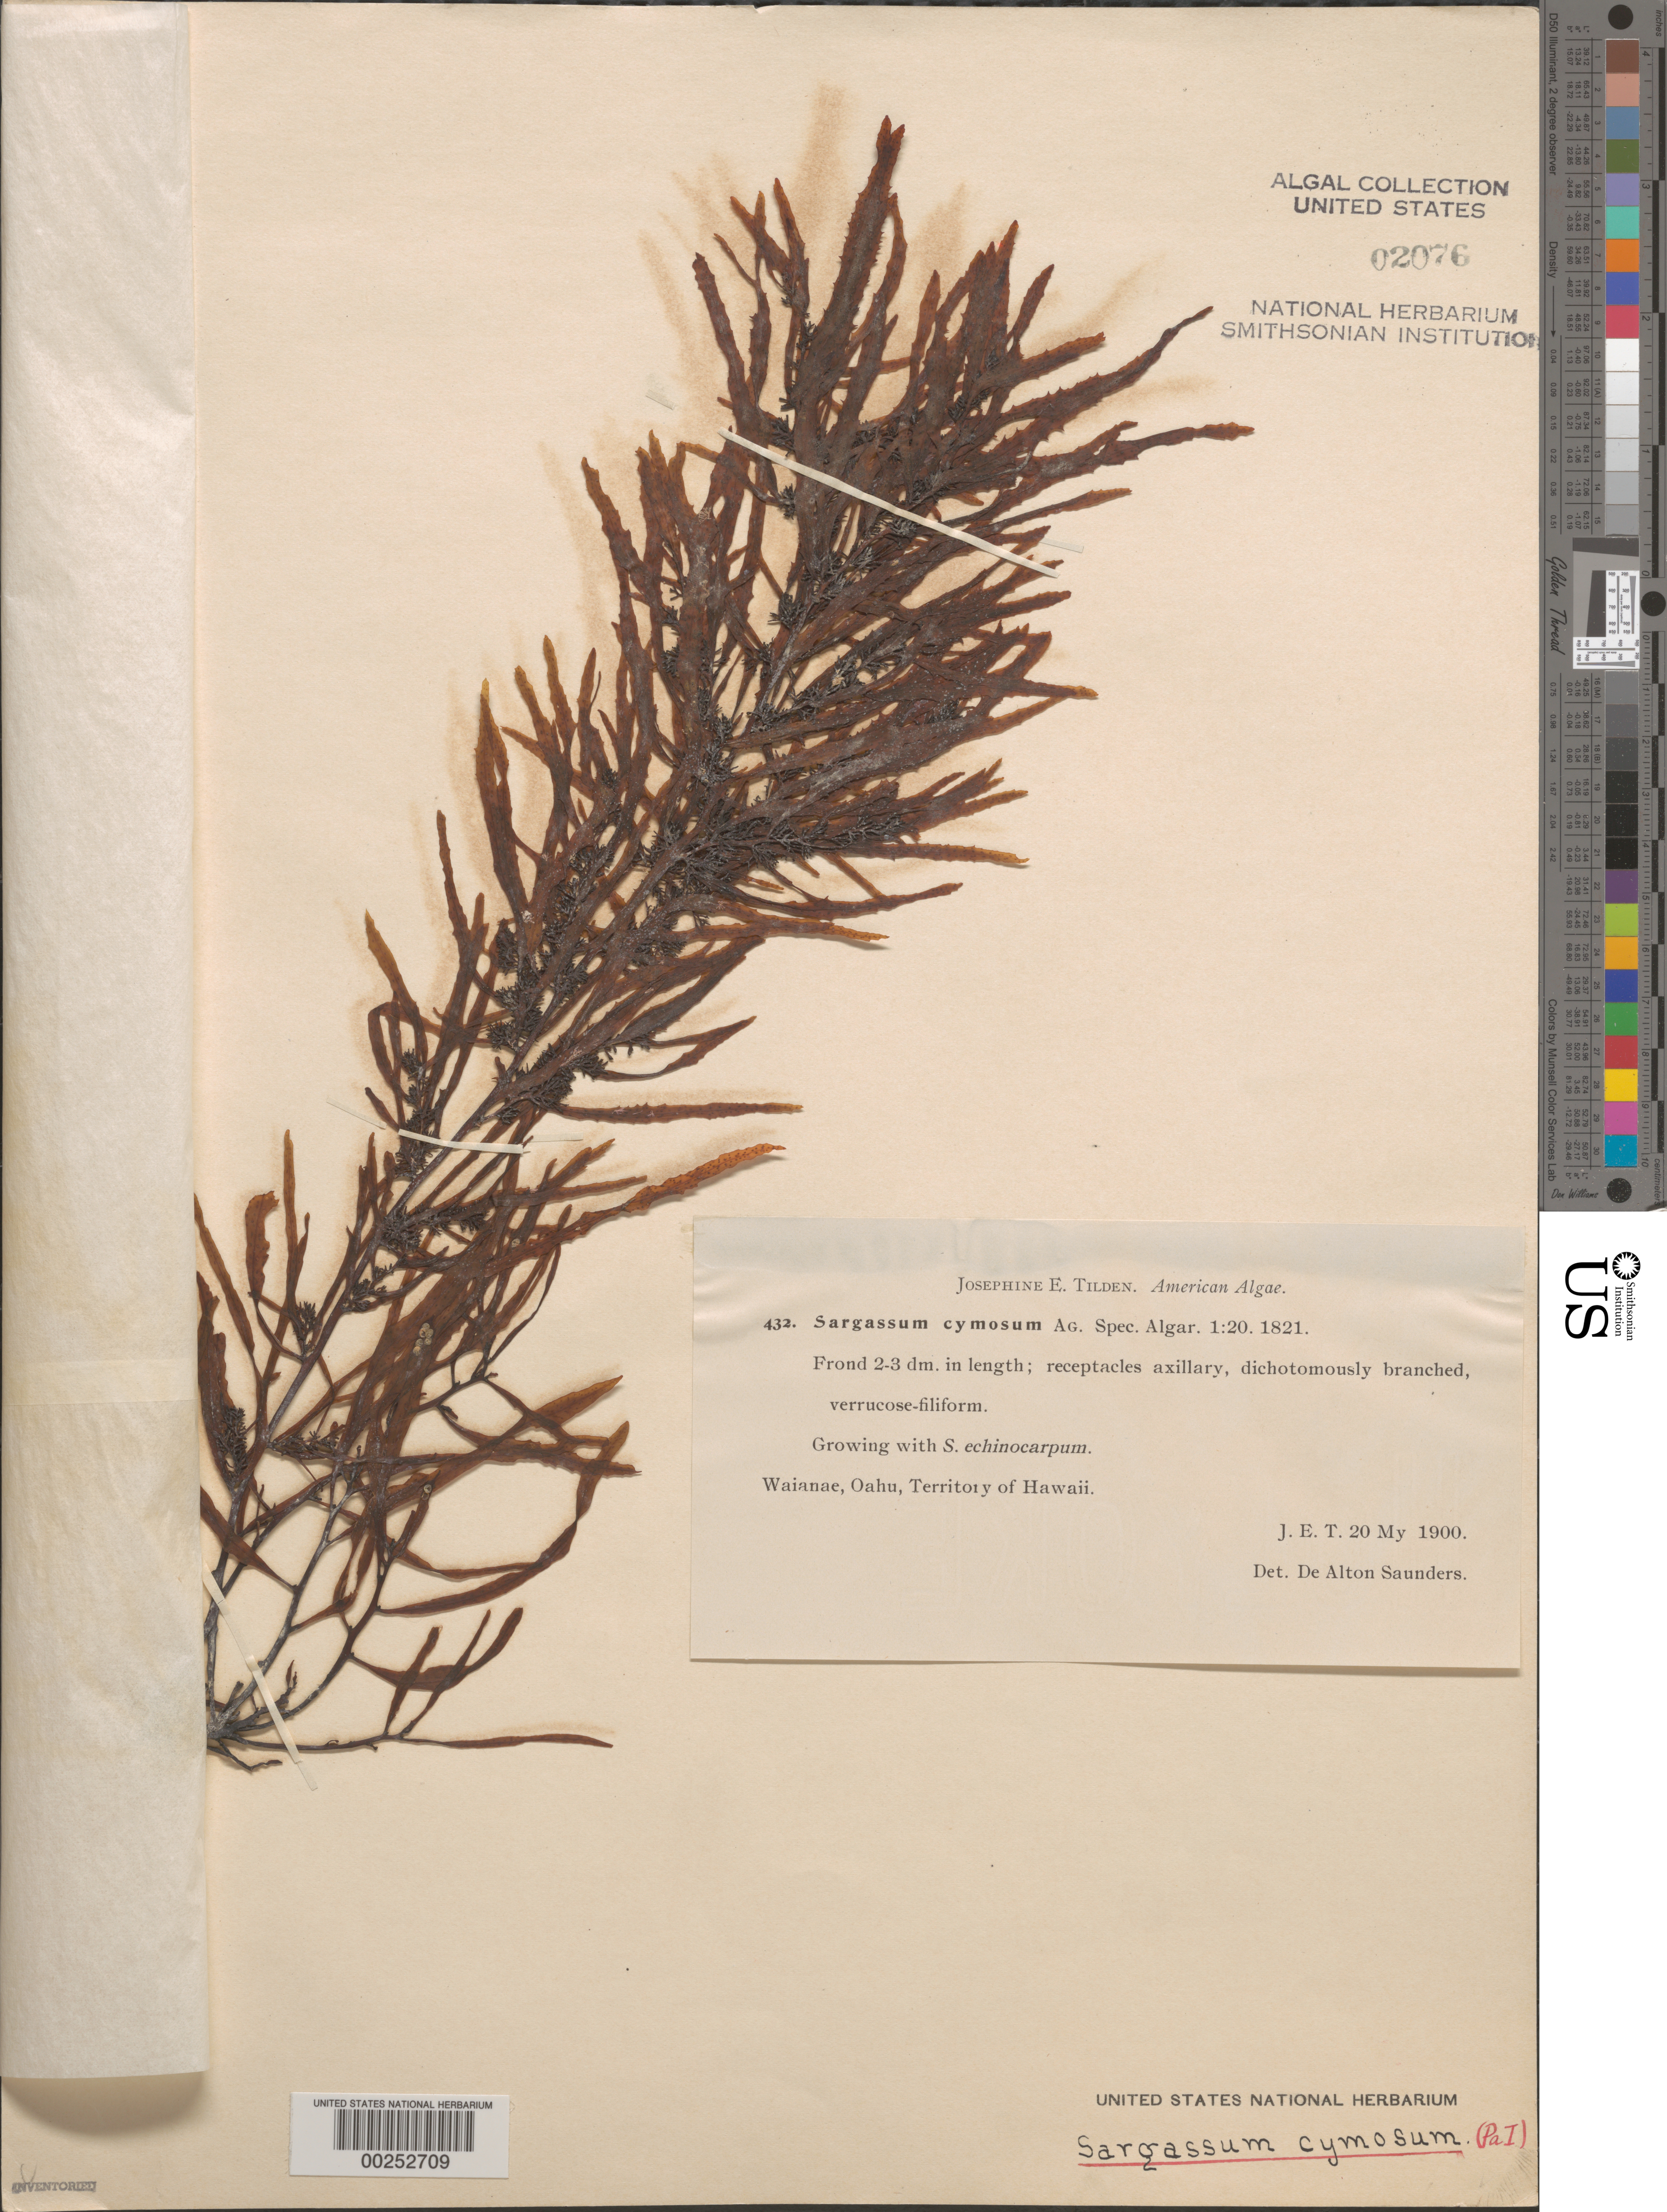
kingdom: Chromista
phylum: Ochrophyta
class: Phaeophyceae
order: Fucales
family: Sargassaceae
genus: Sargassum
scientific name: Sargassum cymosum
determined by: Saunders, D. A.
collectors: J. E. Tilden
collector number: JET 432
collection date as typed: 20 May 1900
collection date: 1900-05-20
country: United States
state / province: Hawaii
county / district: Honolulu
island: Oahu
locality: Waianae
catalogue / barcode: US 2076